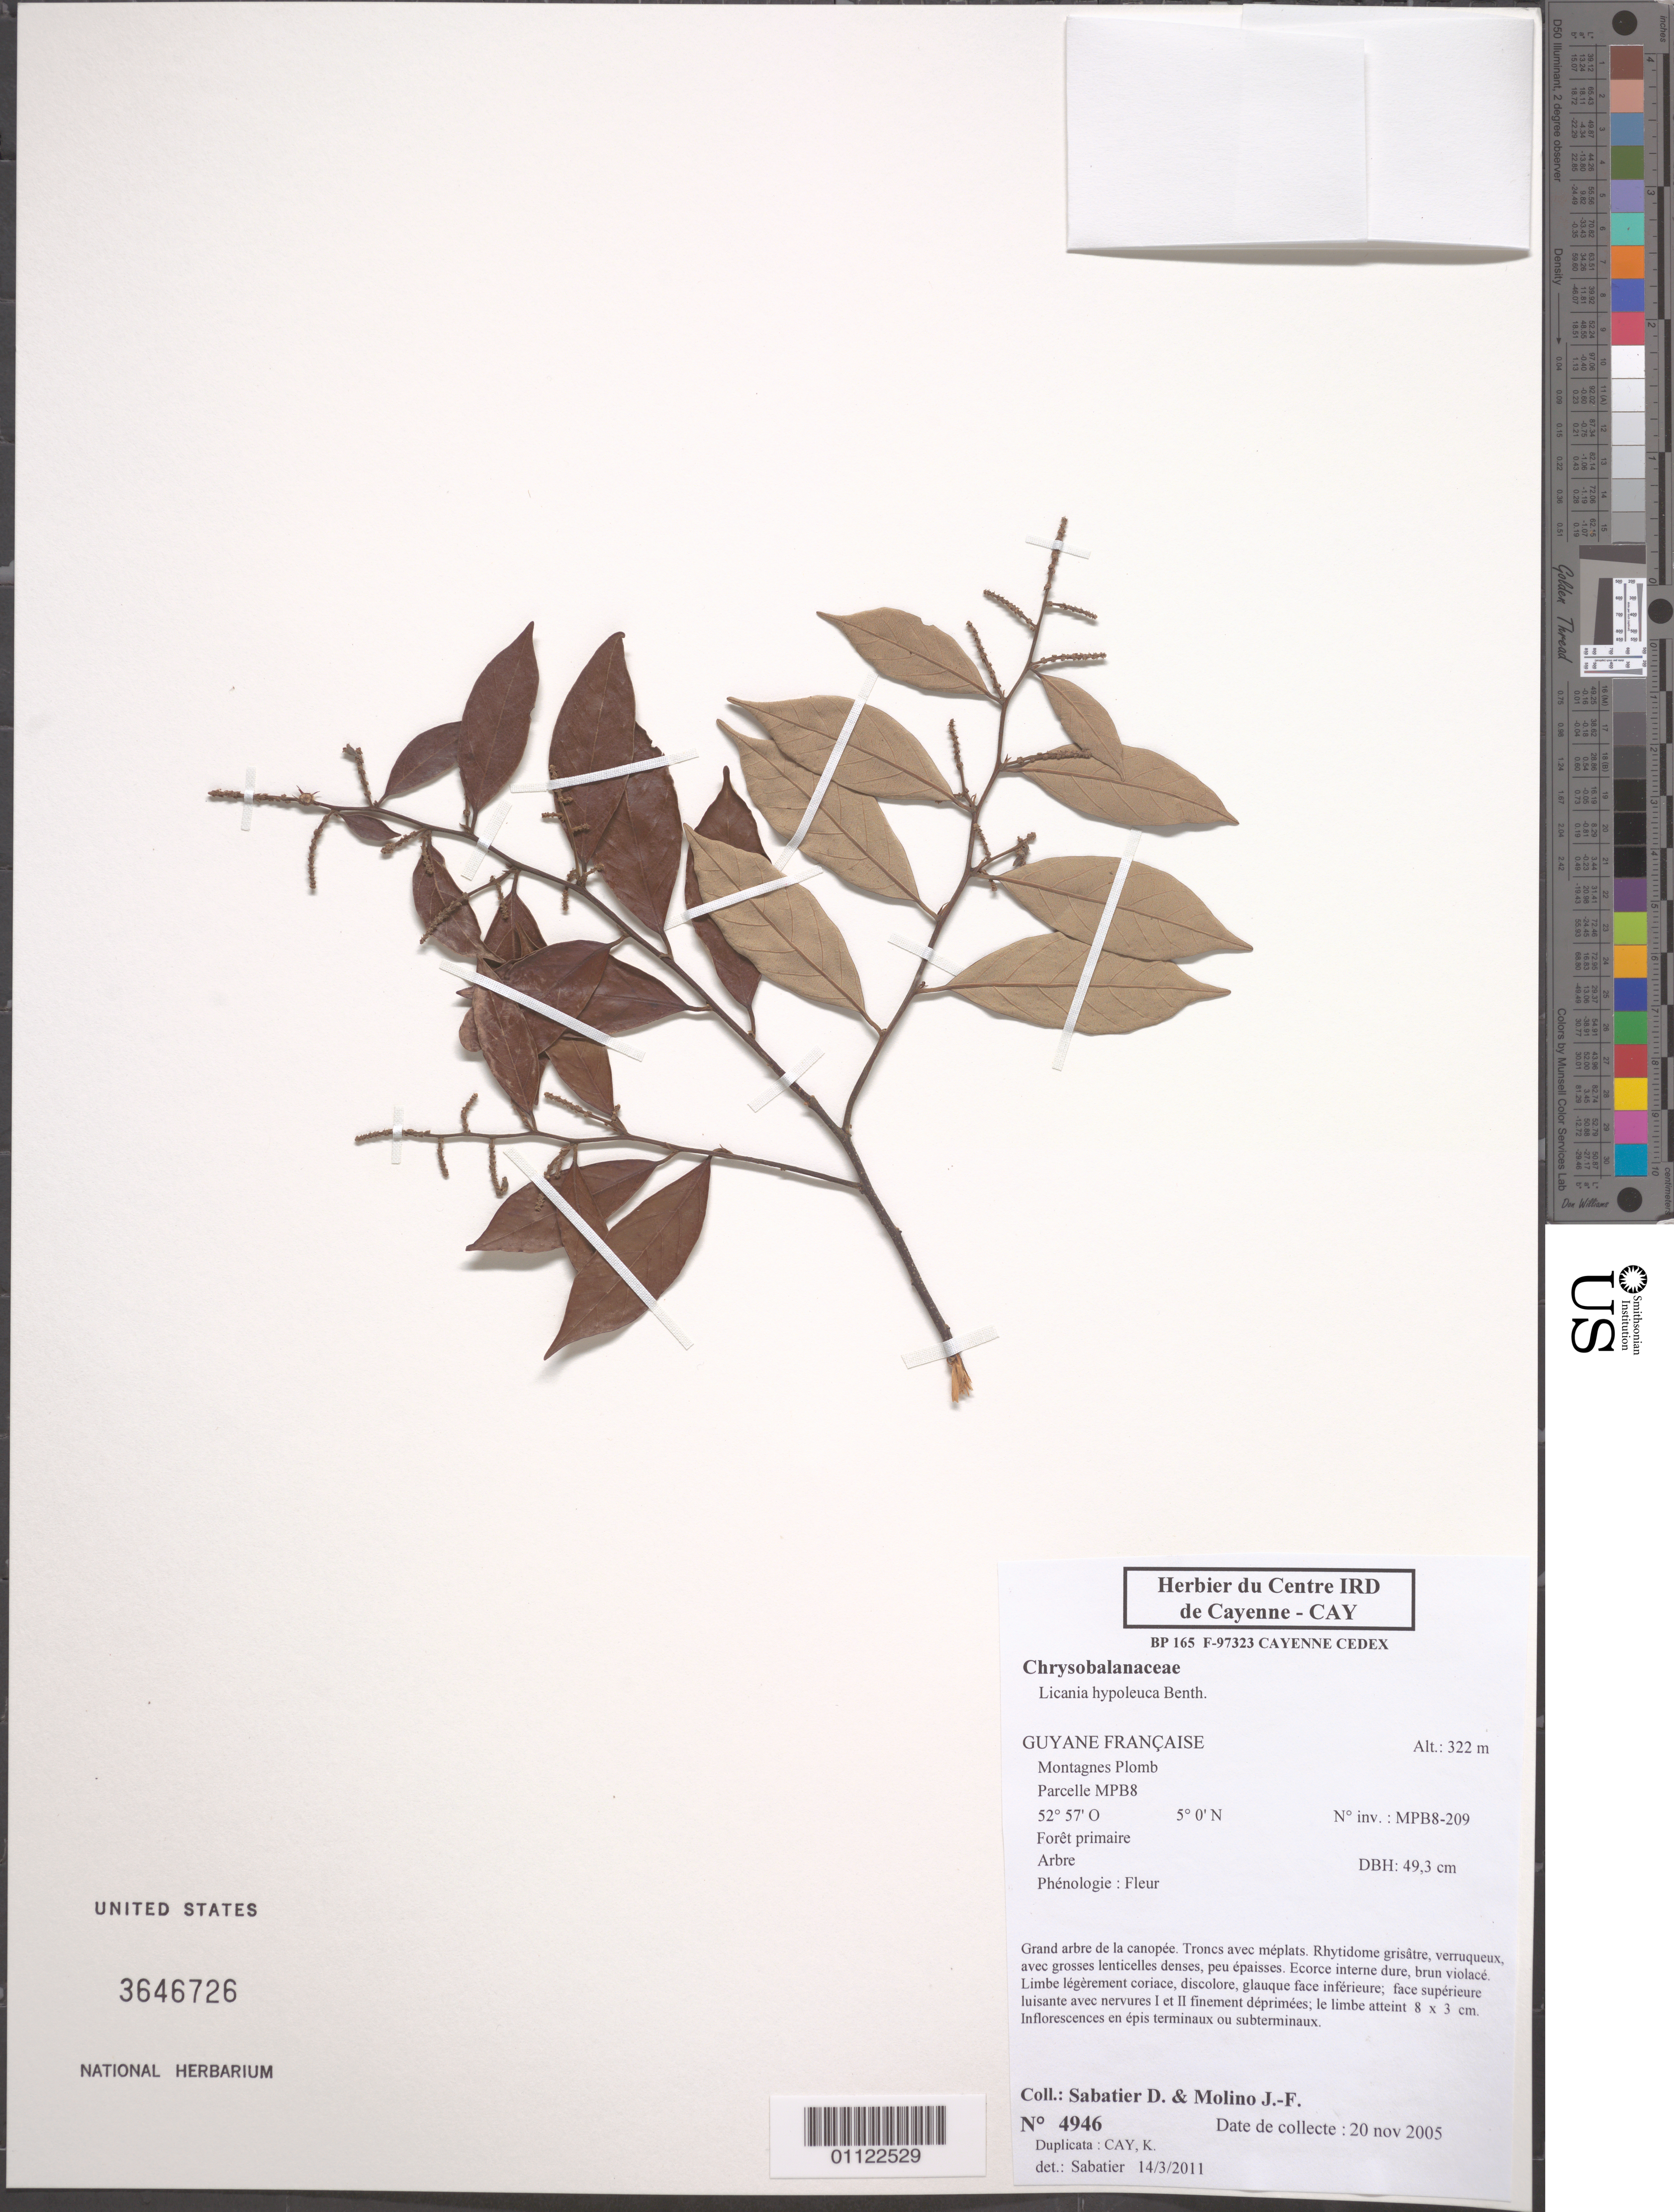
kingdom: Plantae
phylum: Tracheophyta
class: Magnoliopsida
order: Malpighiales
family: Chrysobalanaceae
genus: Licania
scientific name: Licania hypoleuca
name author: Benth.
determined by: Sabatier, D.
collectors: D. Sabatier & J. Molino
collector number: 4946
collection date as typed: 20-Nov-05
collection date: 2005-11-20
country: French Guiana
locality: Montagnes Plomb, Parcelle MPB8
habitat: Foret primaire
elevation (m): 322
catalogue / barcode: US 3646726